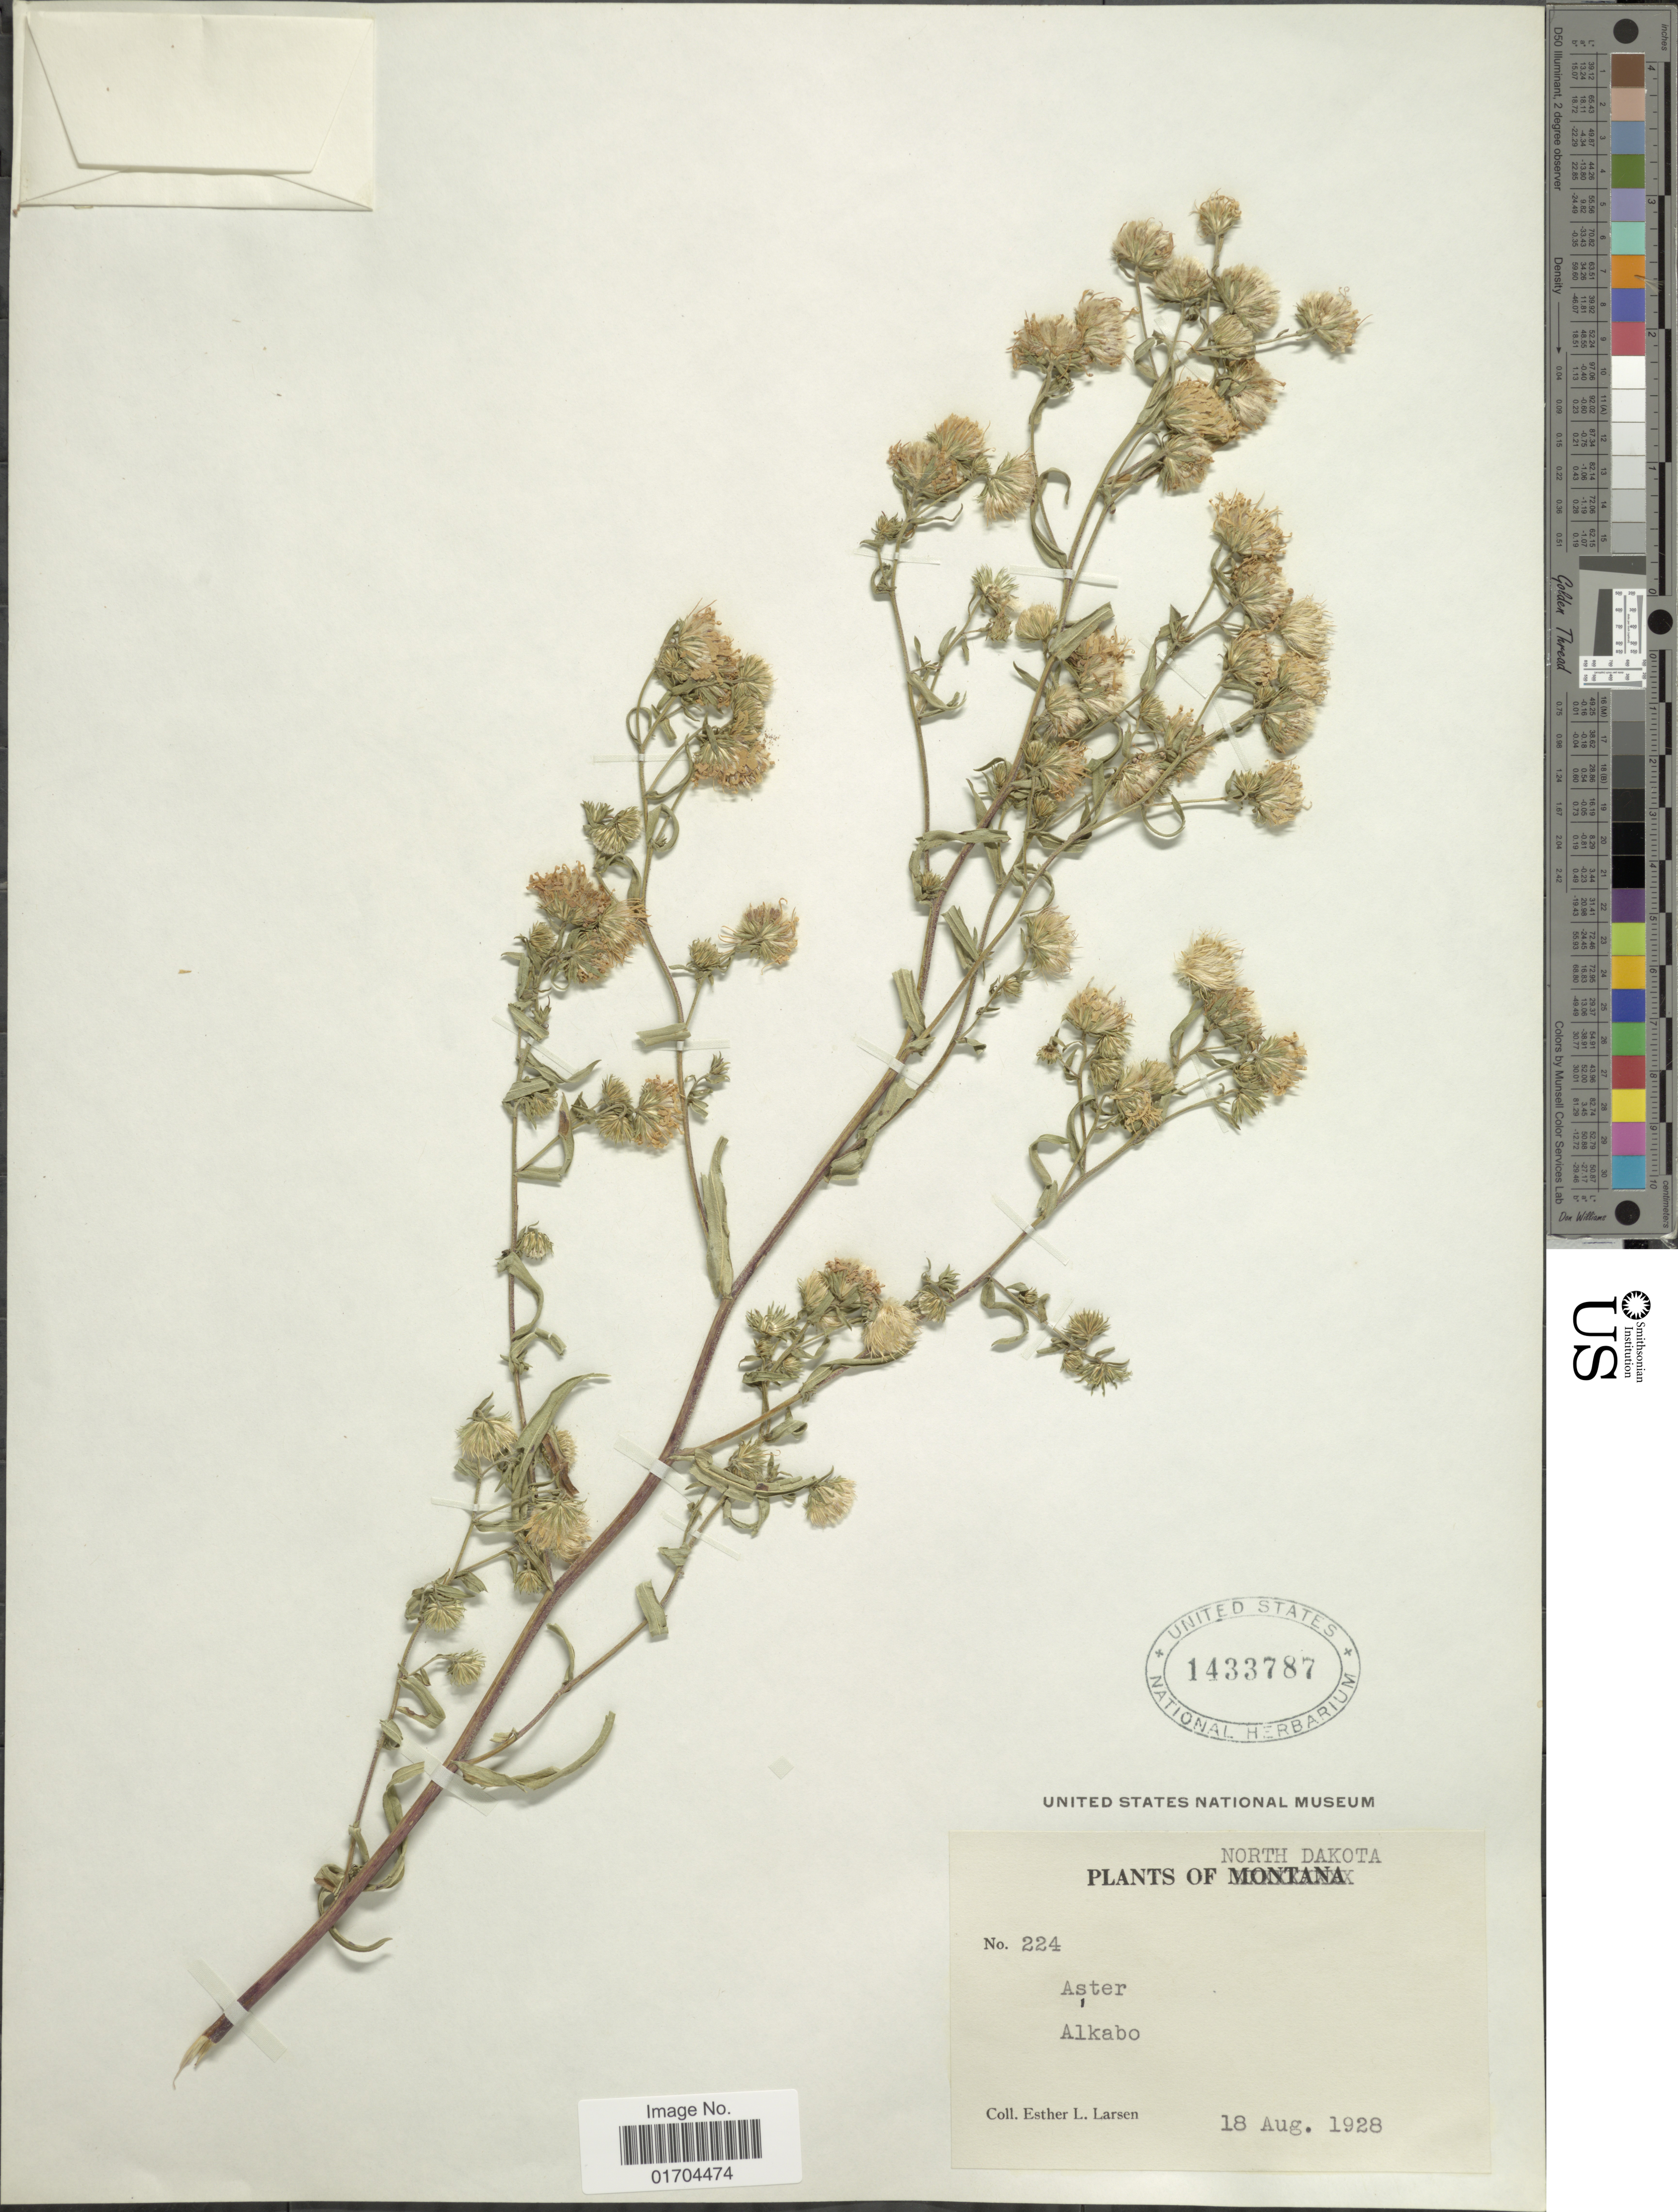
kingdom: Plantae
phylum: Tracheophyta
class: Magnoliopsida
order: Asterales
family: Asteraceae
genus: Symphyotrichum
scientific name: Symphyotrichum sp.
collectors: E. L. Larsen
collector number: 224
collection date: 1928-08-18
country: United States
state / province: North Dakota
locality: Alkabo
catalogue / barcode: US 1433787